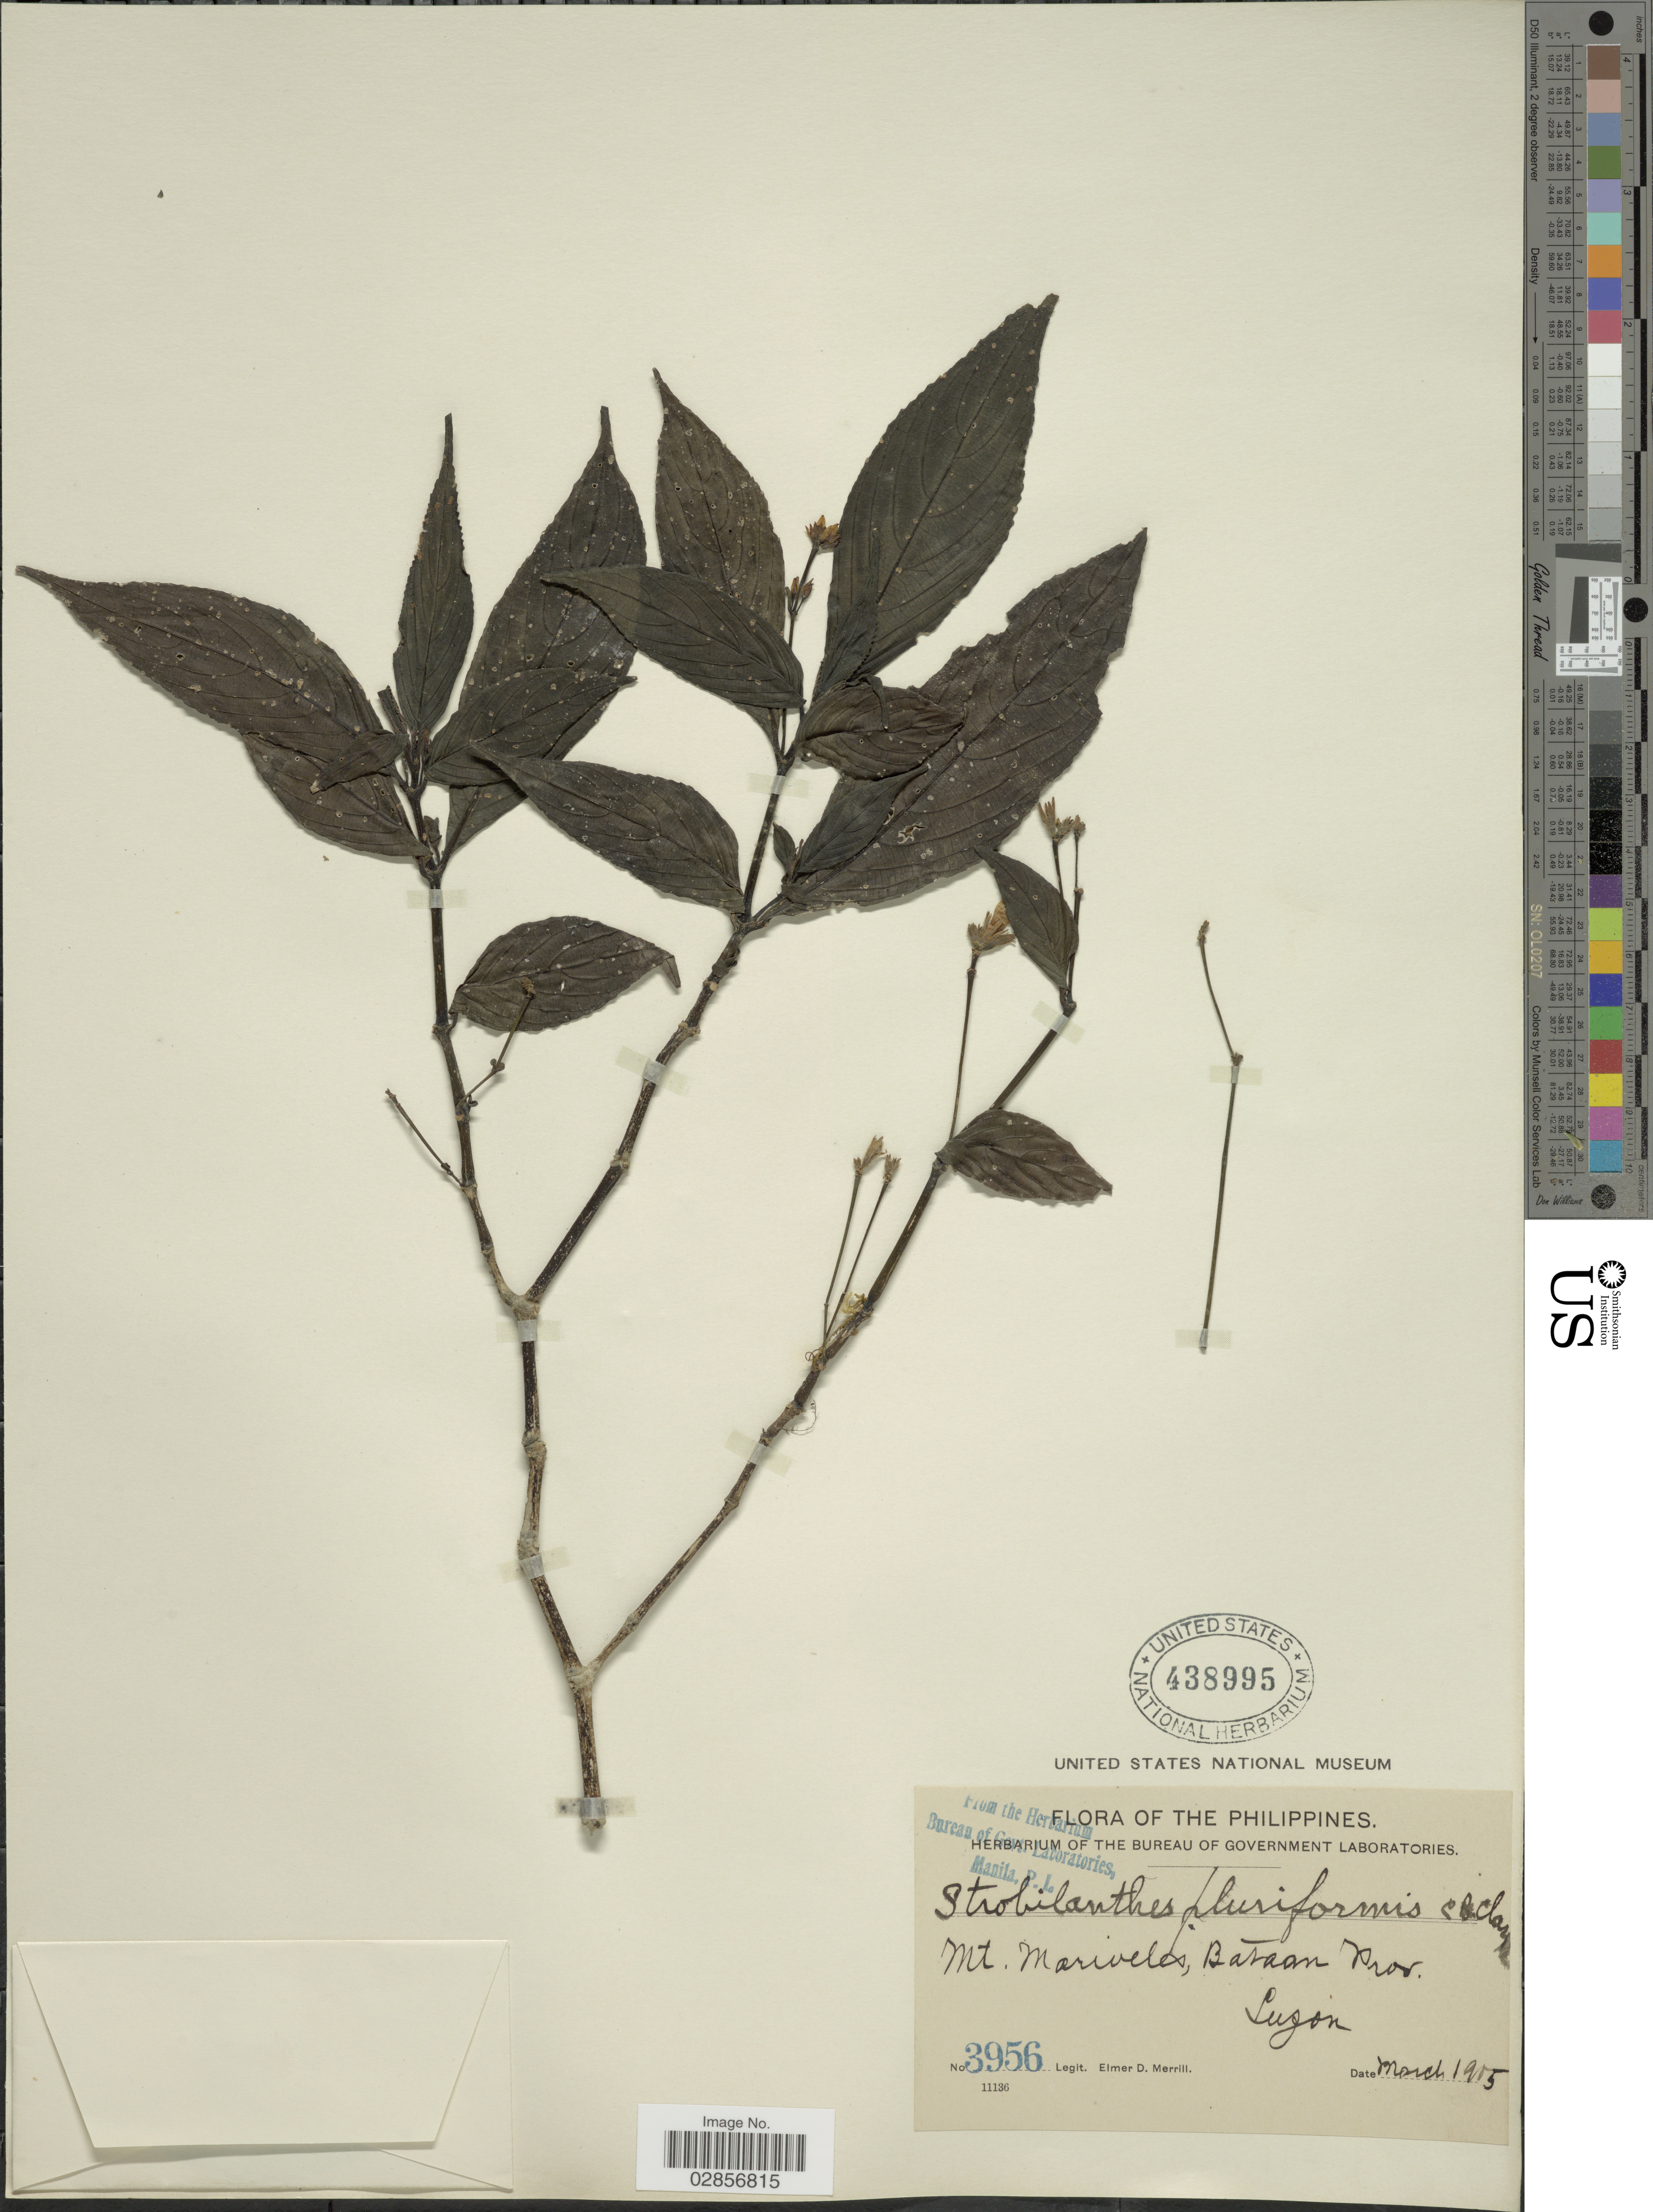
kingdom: Plantae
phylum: Tracheophyta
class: Magnoliopsida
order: Lamiales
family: Acanthaceae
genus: Strobilanthes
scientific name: Strobilanthes pluriformis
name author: C.B. Clarke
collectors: E. D. Merrill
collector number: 3956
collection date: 1915-03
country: Philippines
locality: Mt. Mariveles, Bataan Prov. Luzon.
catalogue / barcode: US 438995